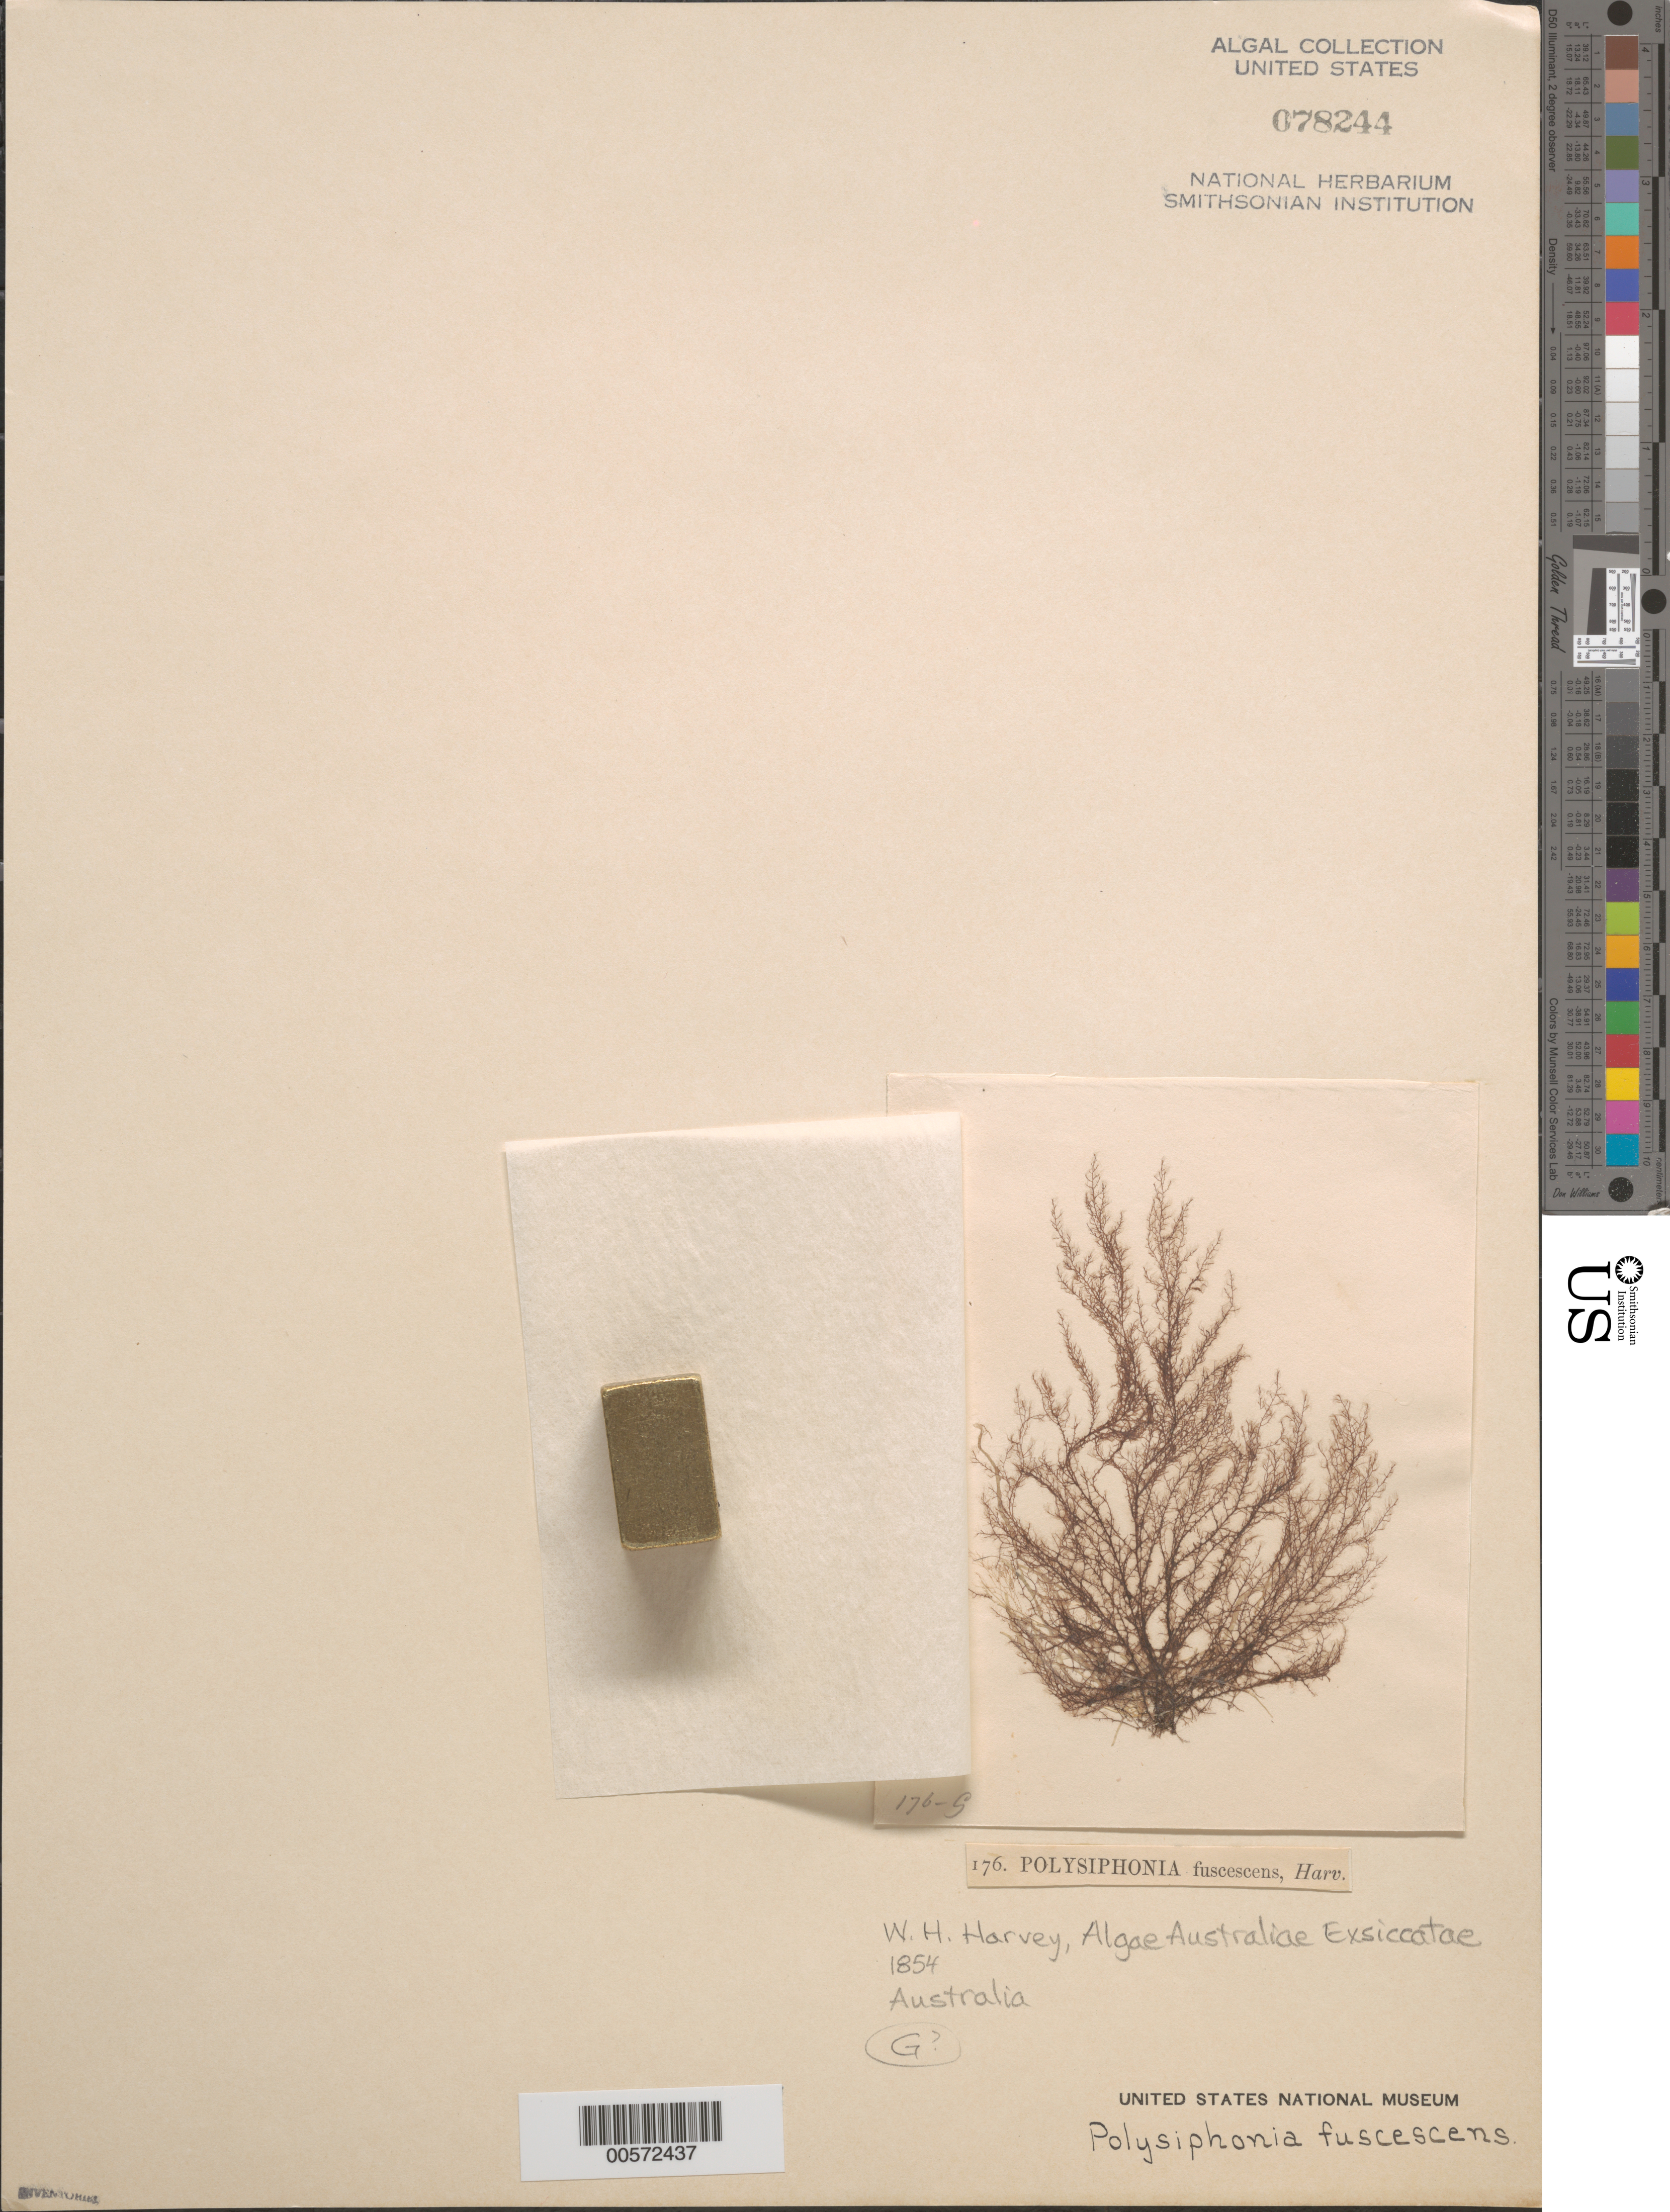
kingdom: Plantae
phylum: Rhodophyta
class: Florideophyceae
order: Ceramiales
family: Rhodomelaceae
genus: Polysiphonia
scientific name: Polysiphonia fuscescens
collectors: W. Harvey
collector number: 176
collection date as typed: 1854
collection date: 1854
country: Australia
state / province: Western Australia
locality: Princess Royal Harbor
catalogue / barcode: US 78244